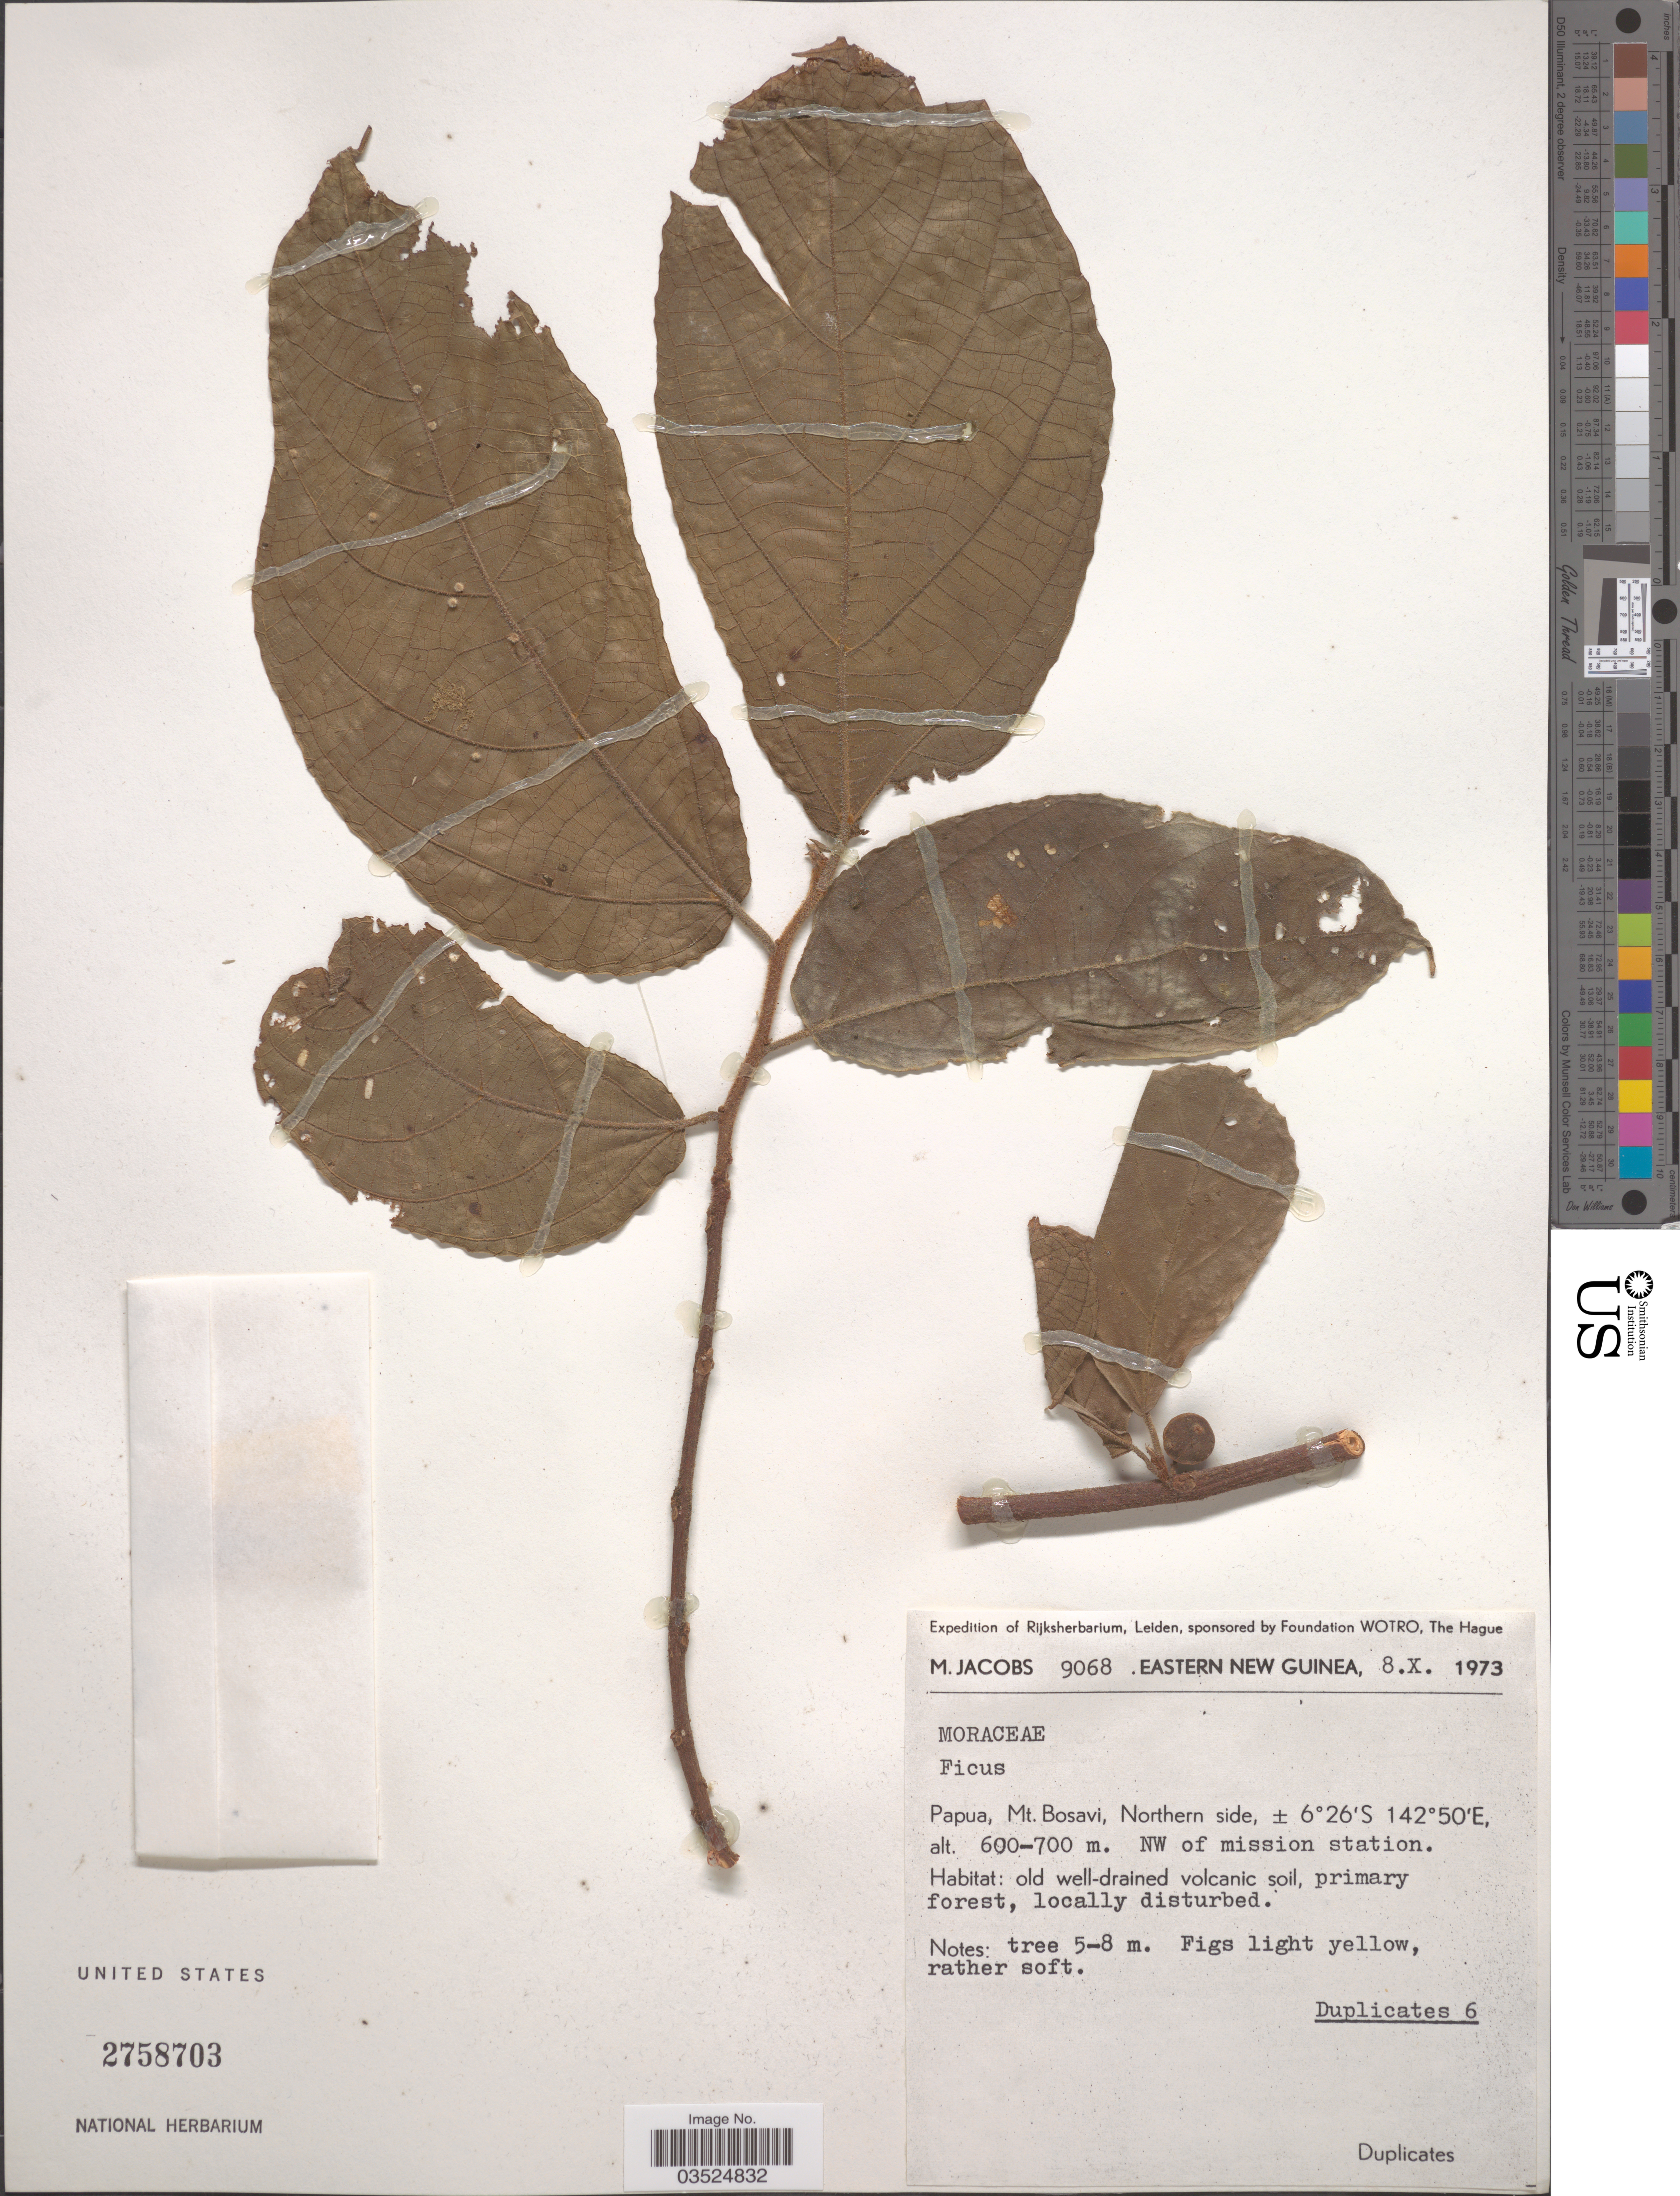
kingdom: Plantae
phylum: Tracheophyta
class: Magnoliopsida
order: Rosales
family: Moraceae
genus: Ficus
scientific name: Ficus sp.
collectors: M. Jacobs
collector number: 9068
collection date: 1973-10-08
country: Papua New Guinea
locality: Eastern New Guinea. Papua, Mt. Bosavi, Northern side. NW of mission station.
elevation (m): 600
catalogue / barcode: US 2758703